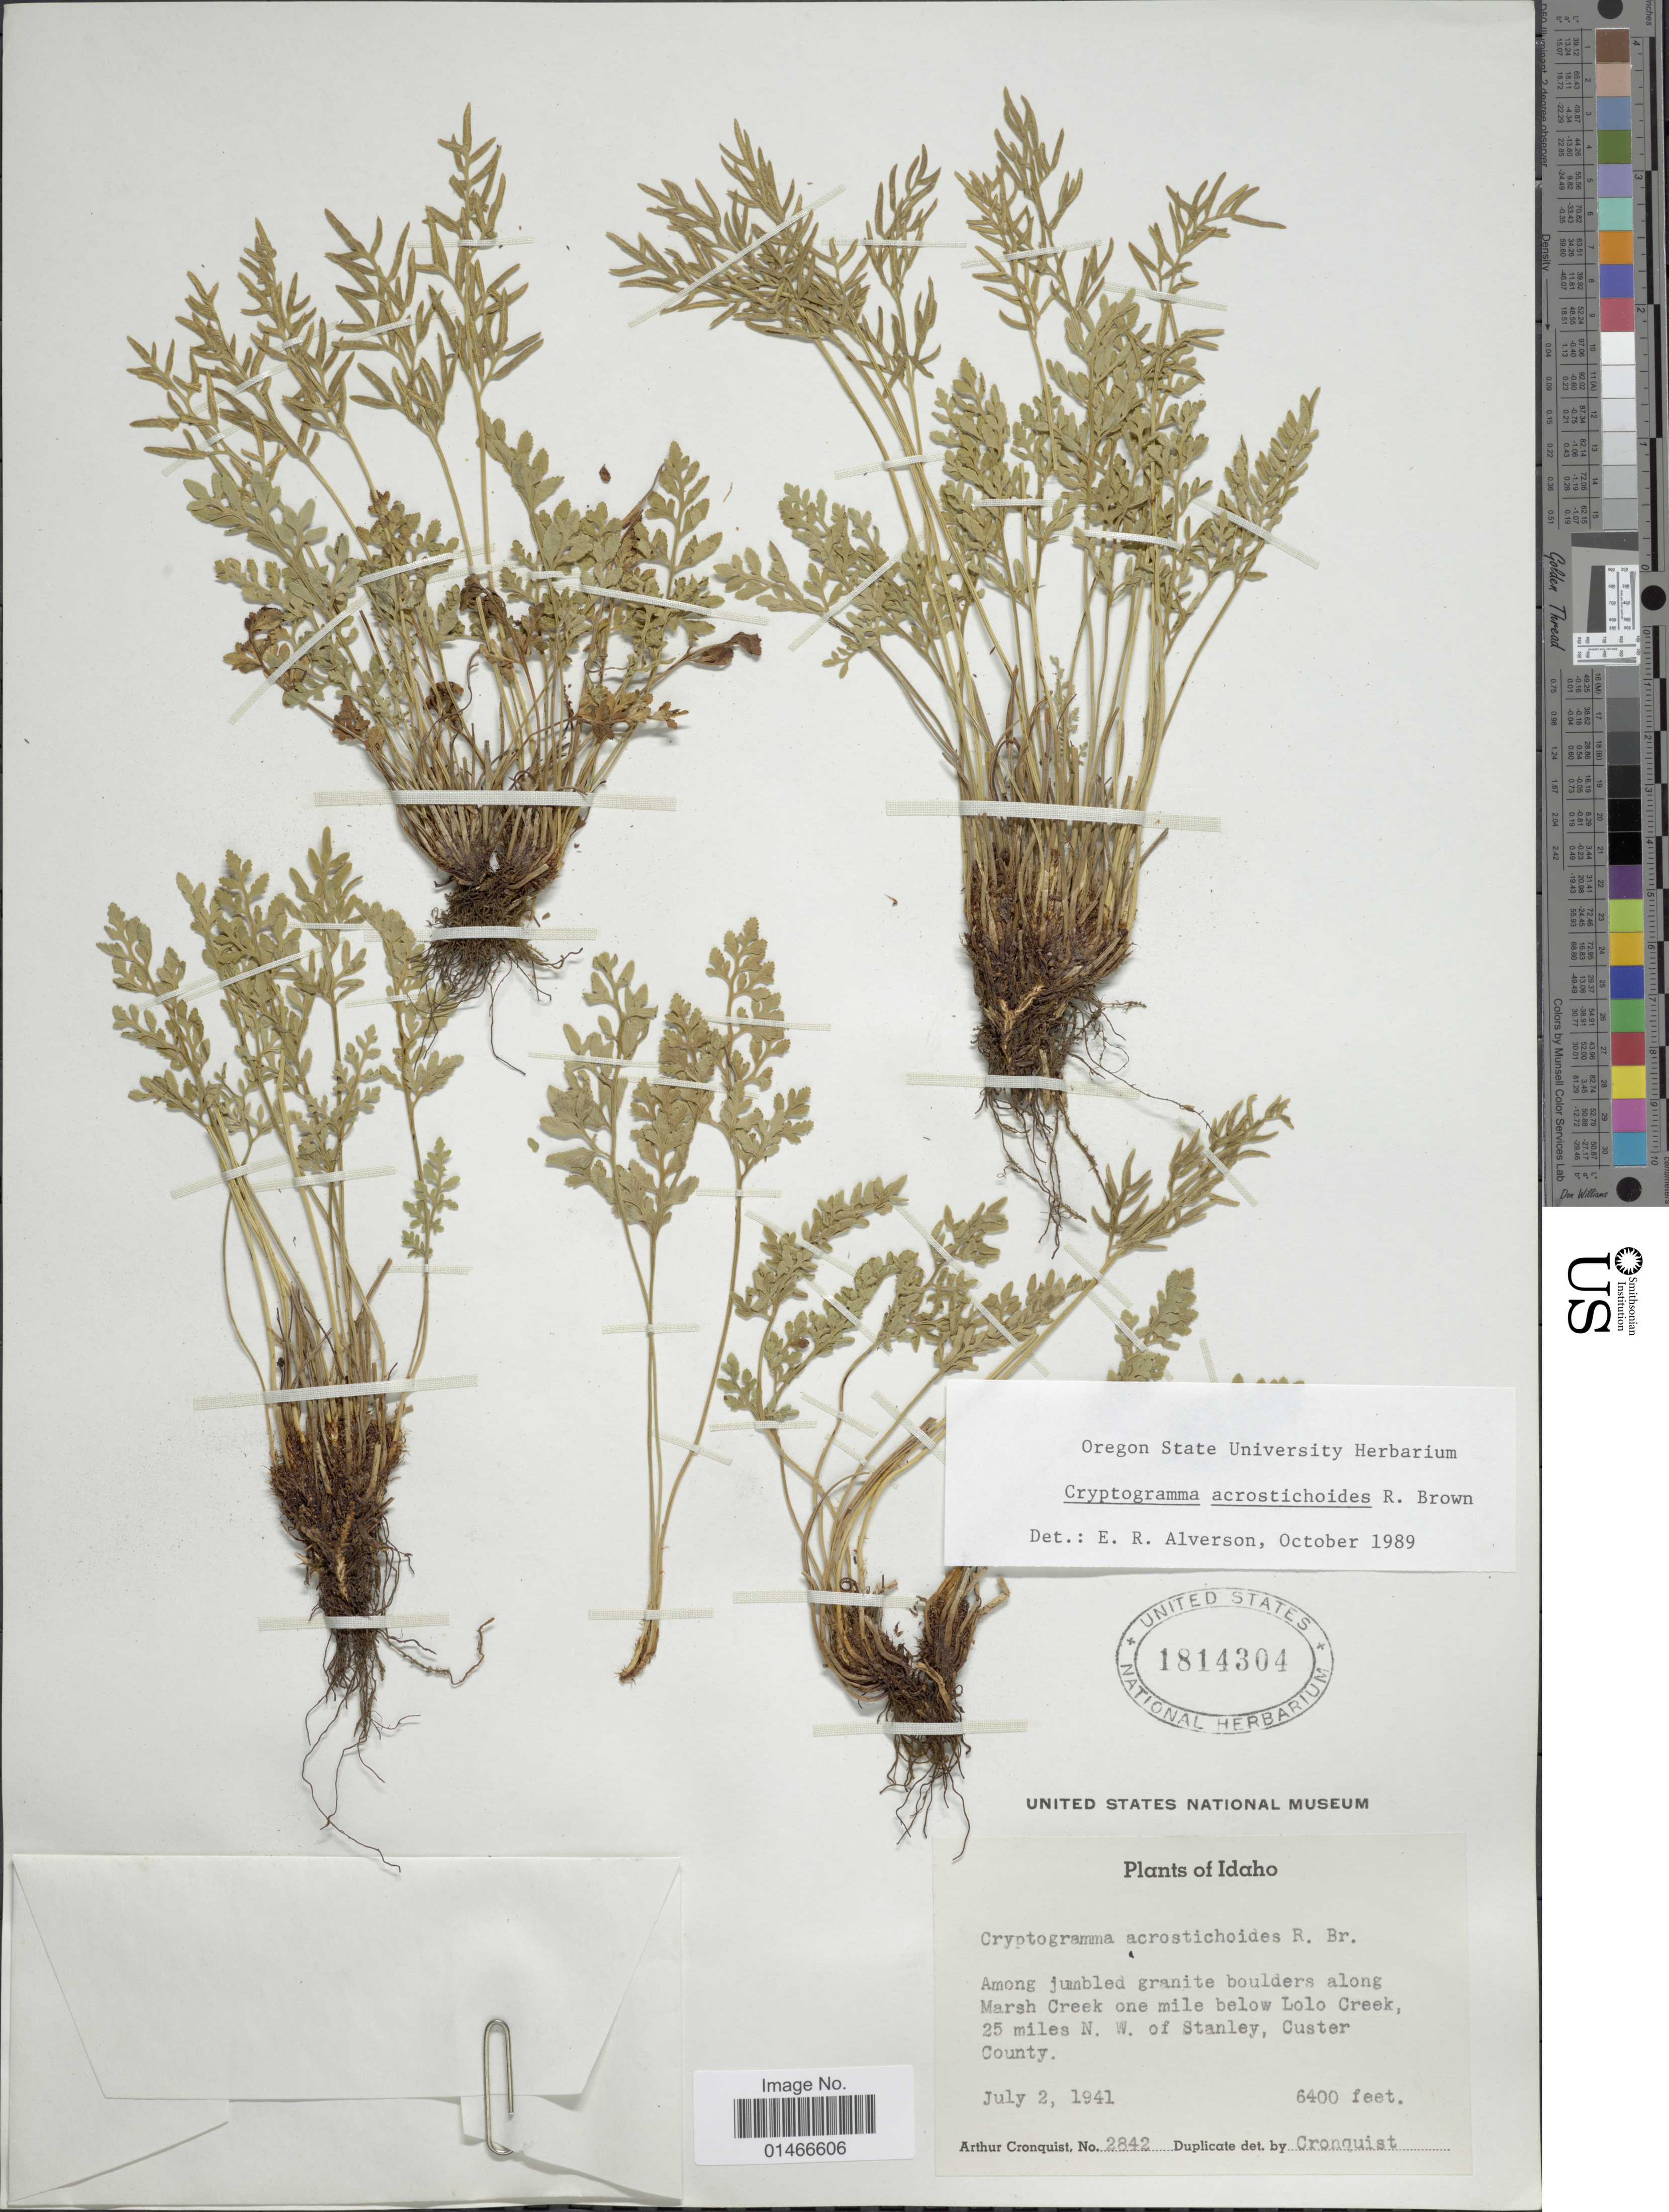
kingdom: Plantae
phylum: Tracheophyta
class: Polypodiopsida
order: Polypodiales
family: Pteridaceae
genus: Cryptogramma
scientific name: Cryptogramma acrostichoides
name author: R. Br.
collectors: A. J. Cronquist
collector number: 2842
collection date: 1941-07-02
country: United States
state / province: Idaho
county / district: Custer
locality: Among jumbled granite boulders along Marsh Creek one mile below Lolo Creek, 25 miles N. W. of Stanley.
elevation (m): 1951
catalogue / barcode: US 1814304